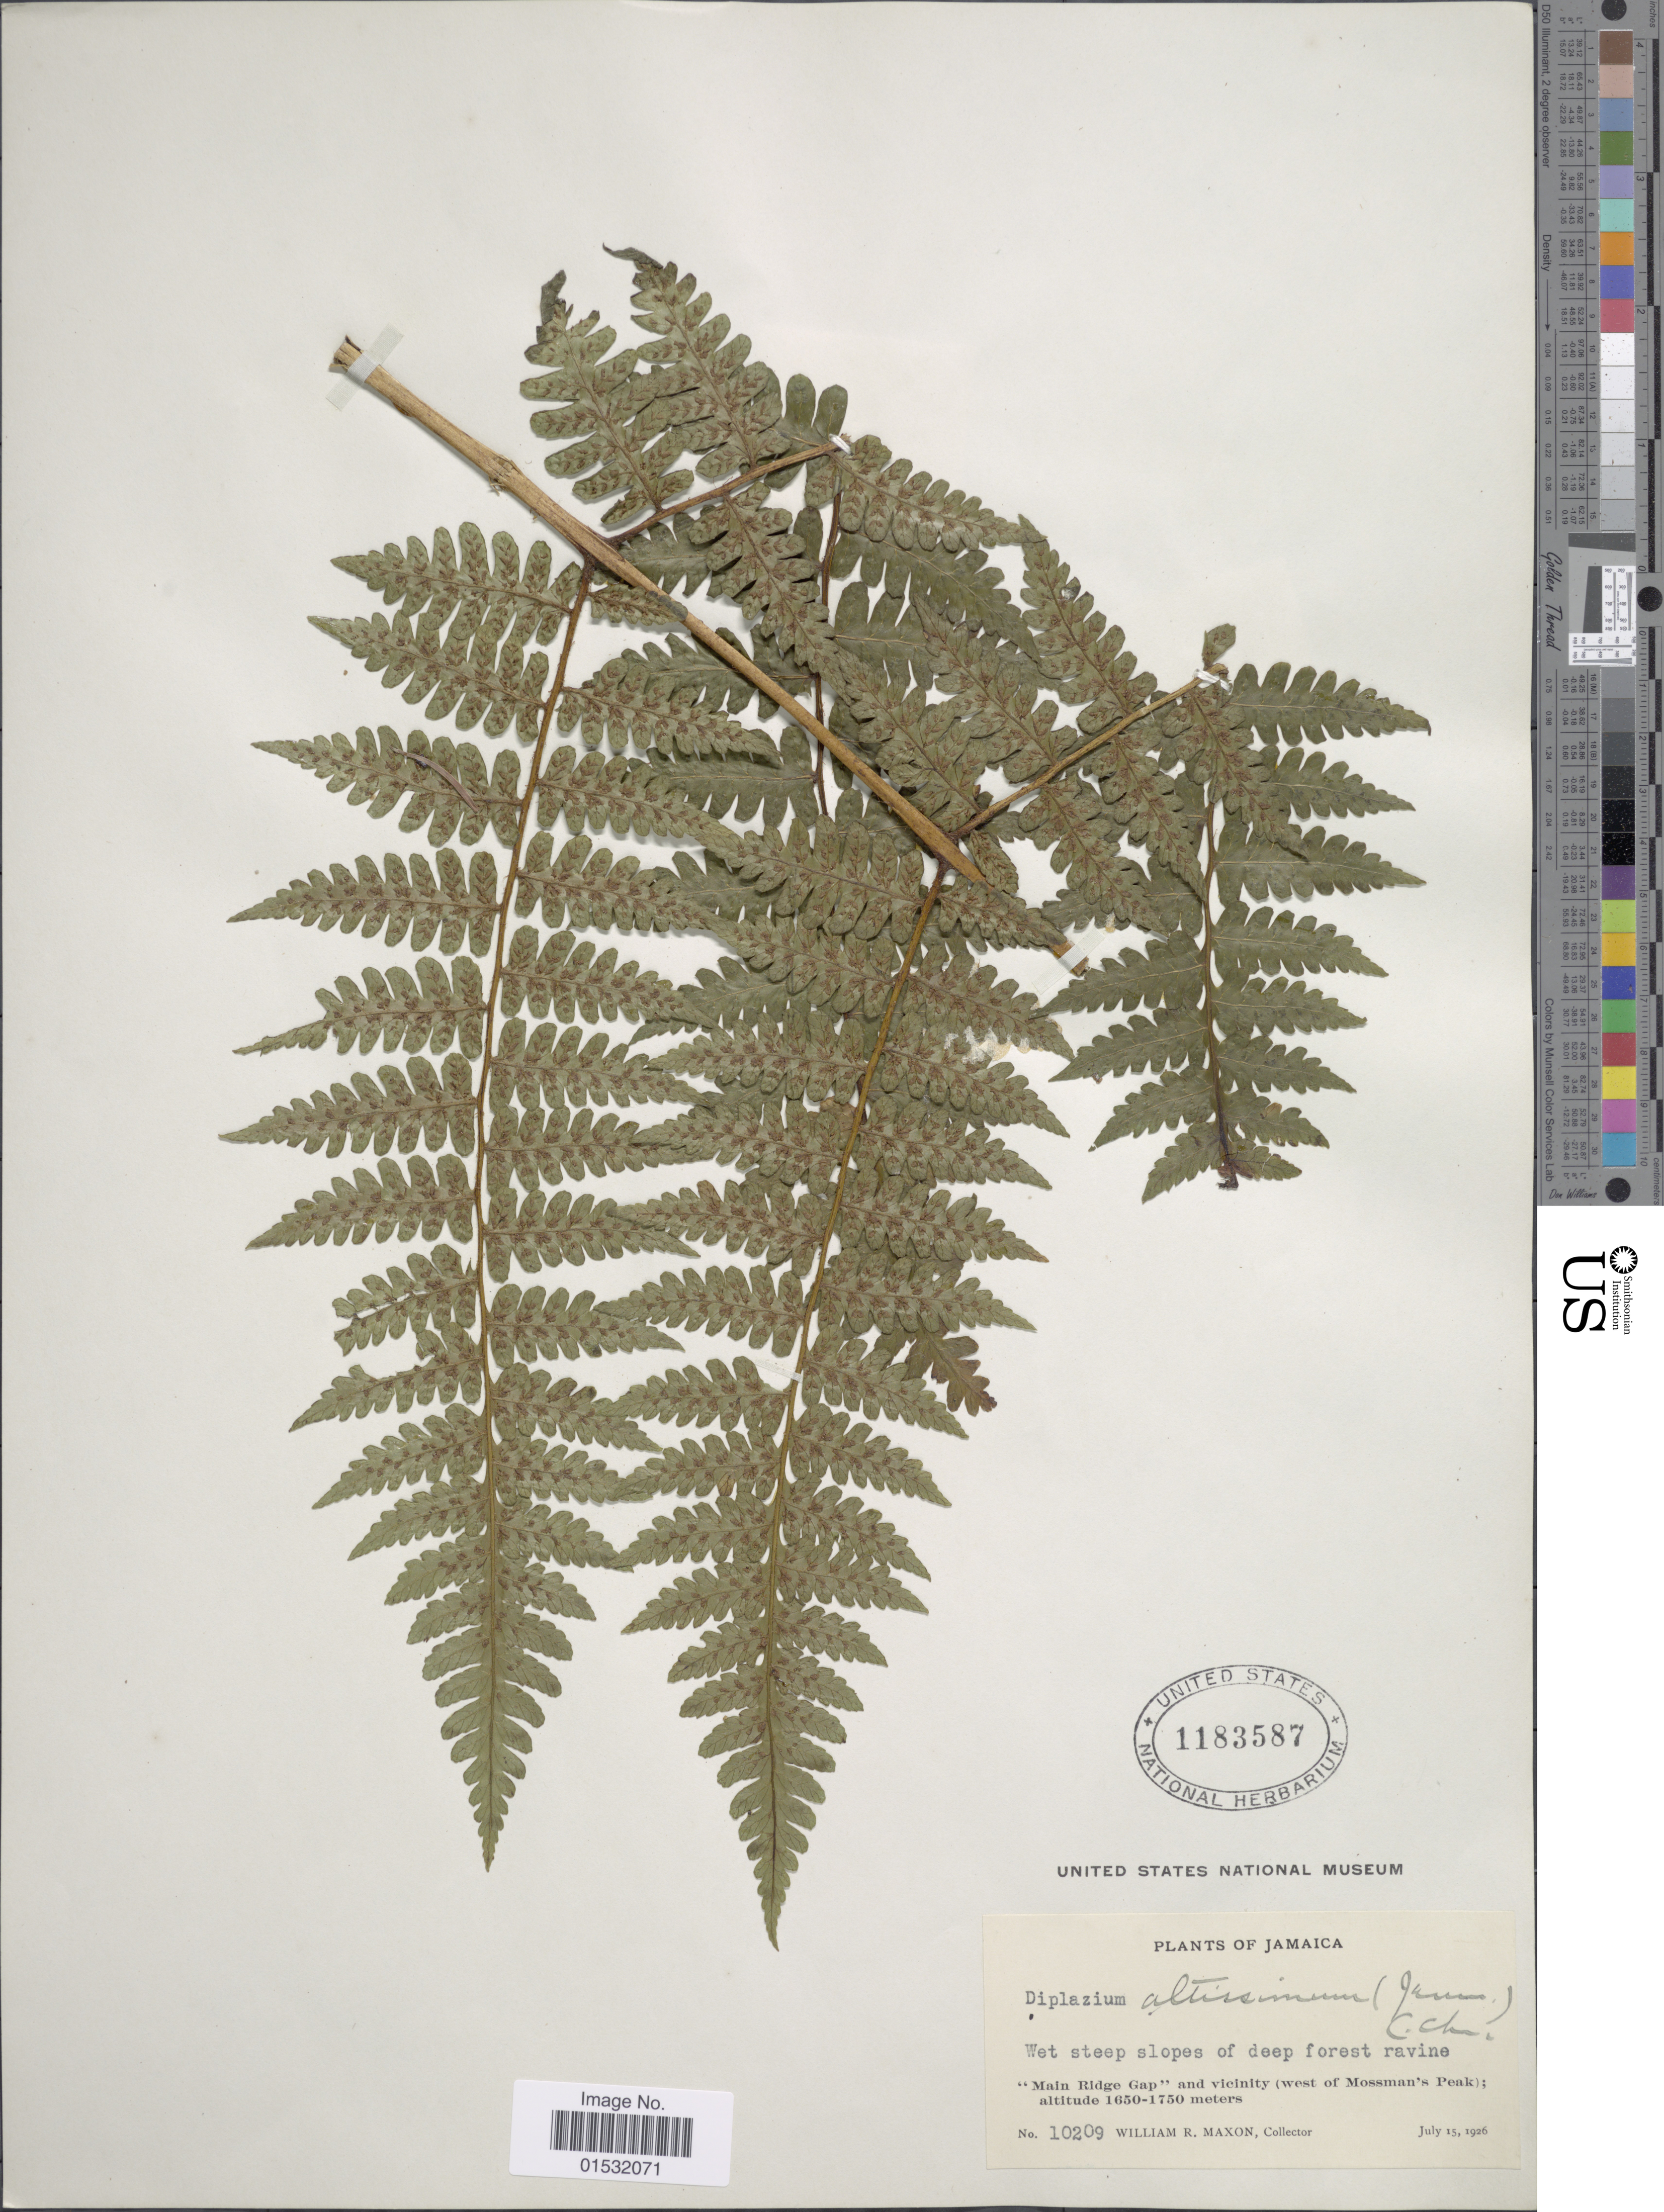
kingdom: Plantae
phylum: Tracheophyta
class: Polypodiopsida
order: Polypodiales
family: Athyriaceae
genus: Diplazium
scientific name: Diplazium altissimum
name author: (Jenman) C. Chr.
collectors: W. R. Maxon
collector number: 10209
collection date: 1926-07-15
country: Jamaica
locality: Main Ridge Gap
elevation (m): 1650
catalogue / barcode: US 1183587